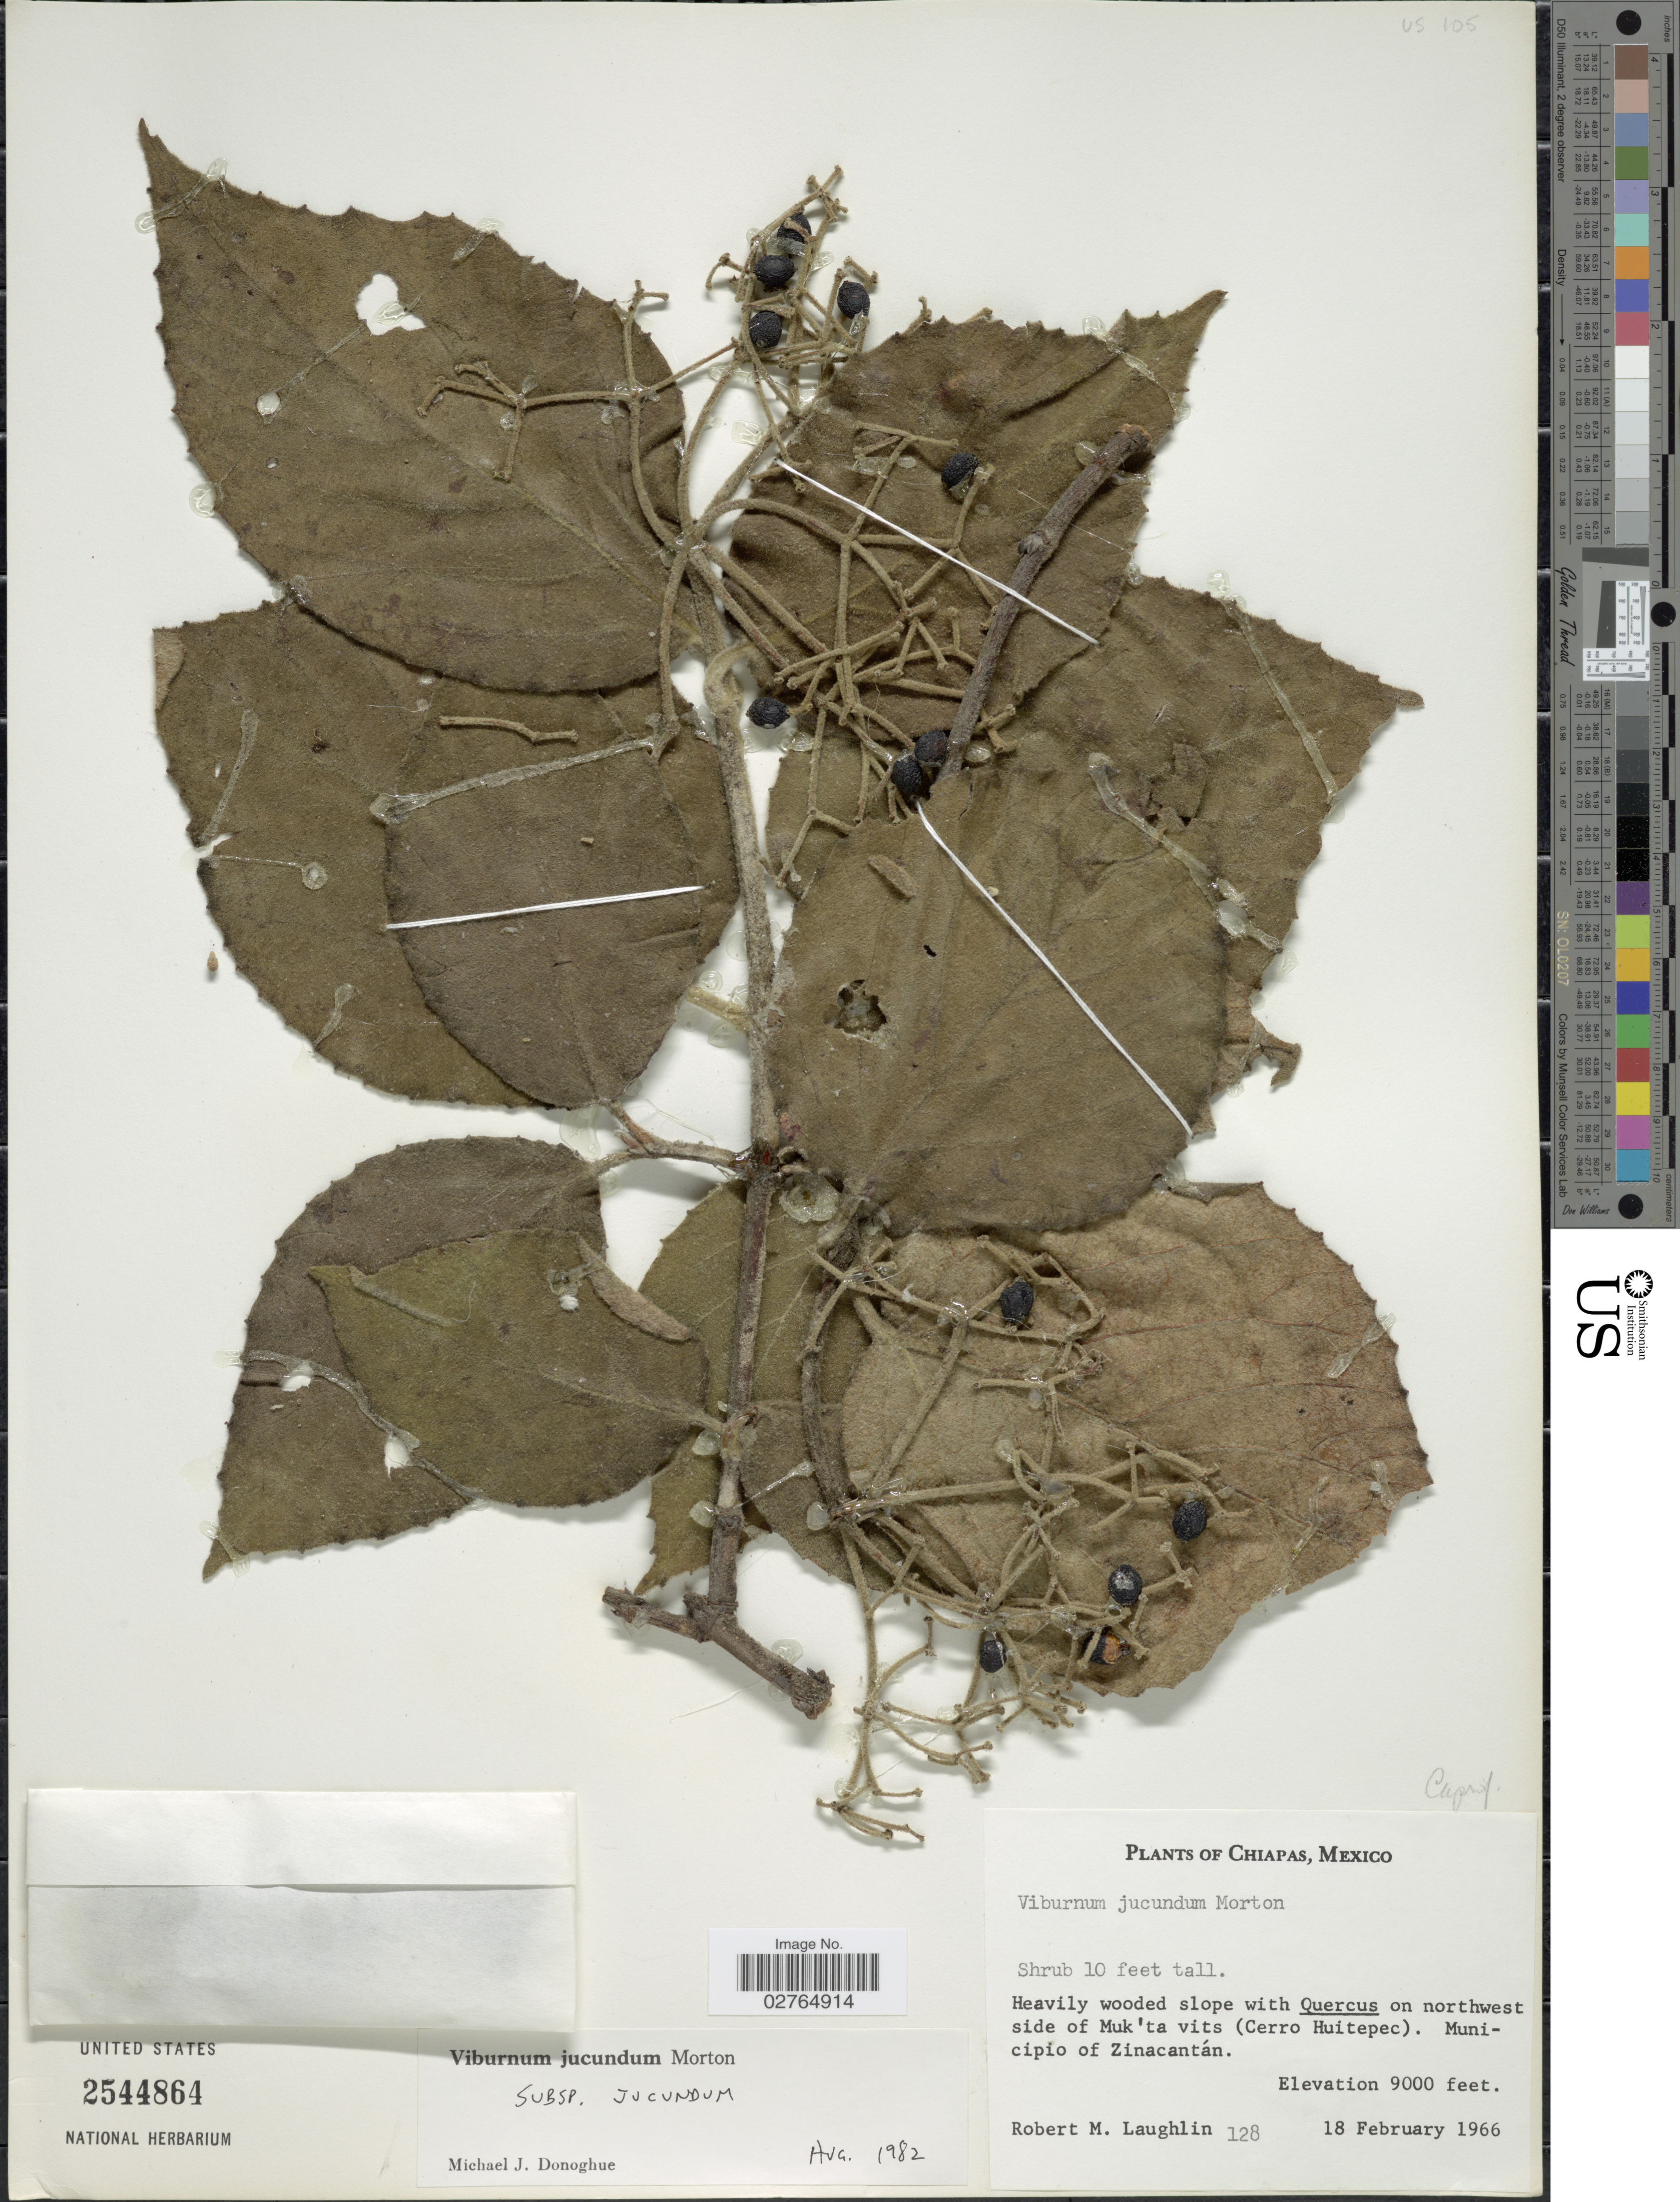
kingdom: Plantae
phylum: Tracheophyta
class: Magnoliopsida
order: Dipsacales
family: Viburnaceae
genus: Viburnum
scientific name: Viburnum jucundum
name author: C.V. Morton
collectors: R. M. Laughlin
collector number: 128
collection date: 1966-02-18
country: Mexico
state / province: Chiapas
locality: Northwest of Muk'ta vits (Cerro Huitepec). Municipio of Zinacantán.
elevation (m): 2743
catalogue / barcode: US 2544864